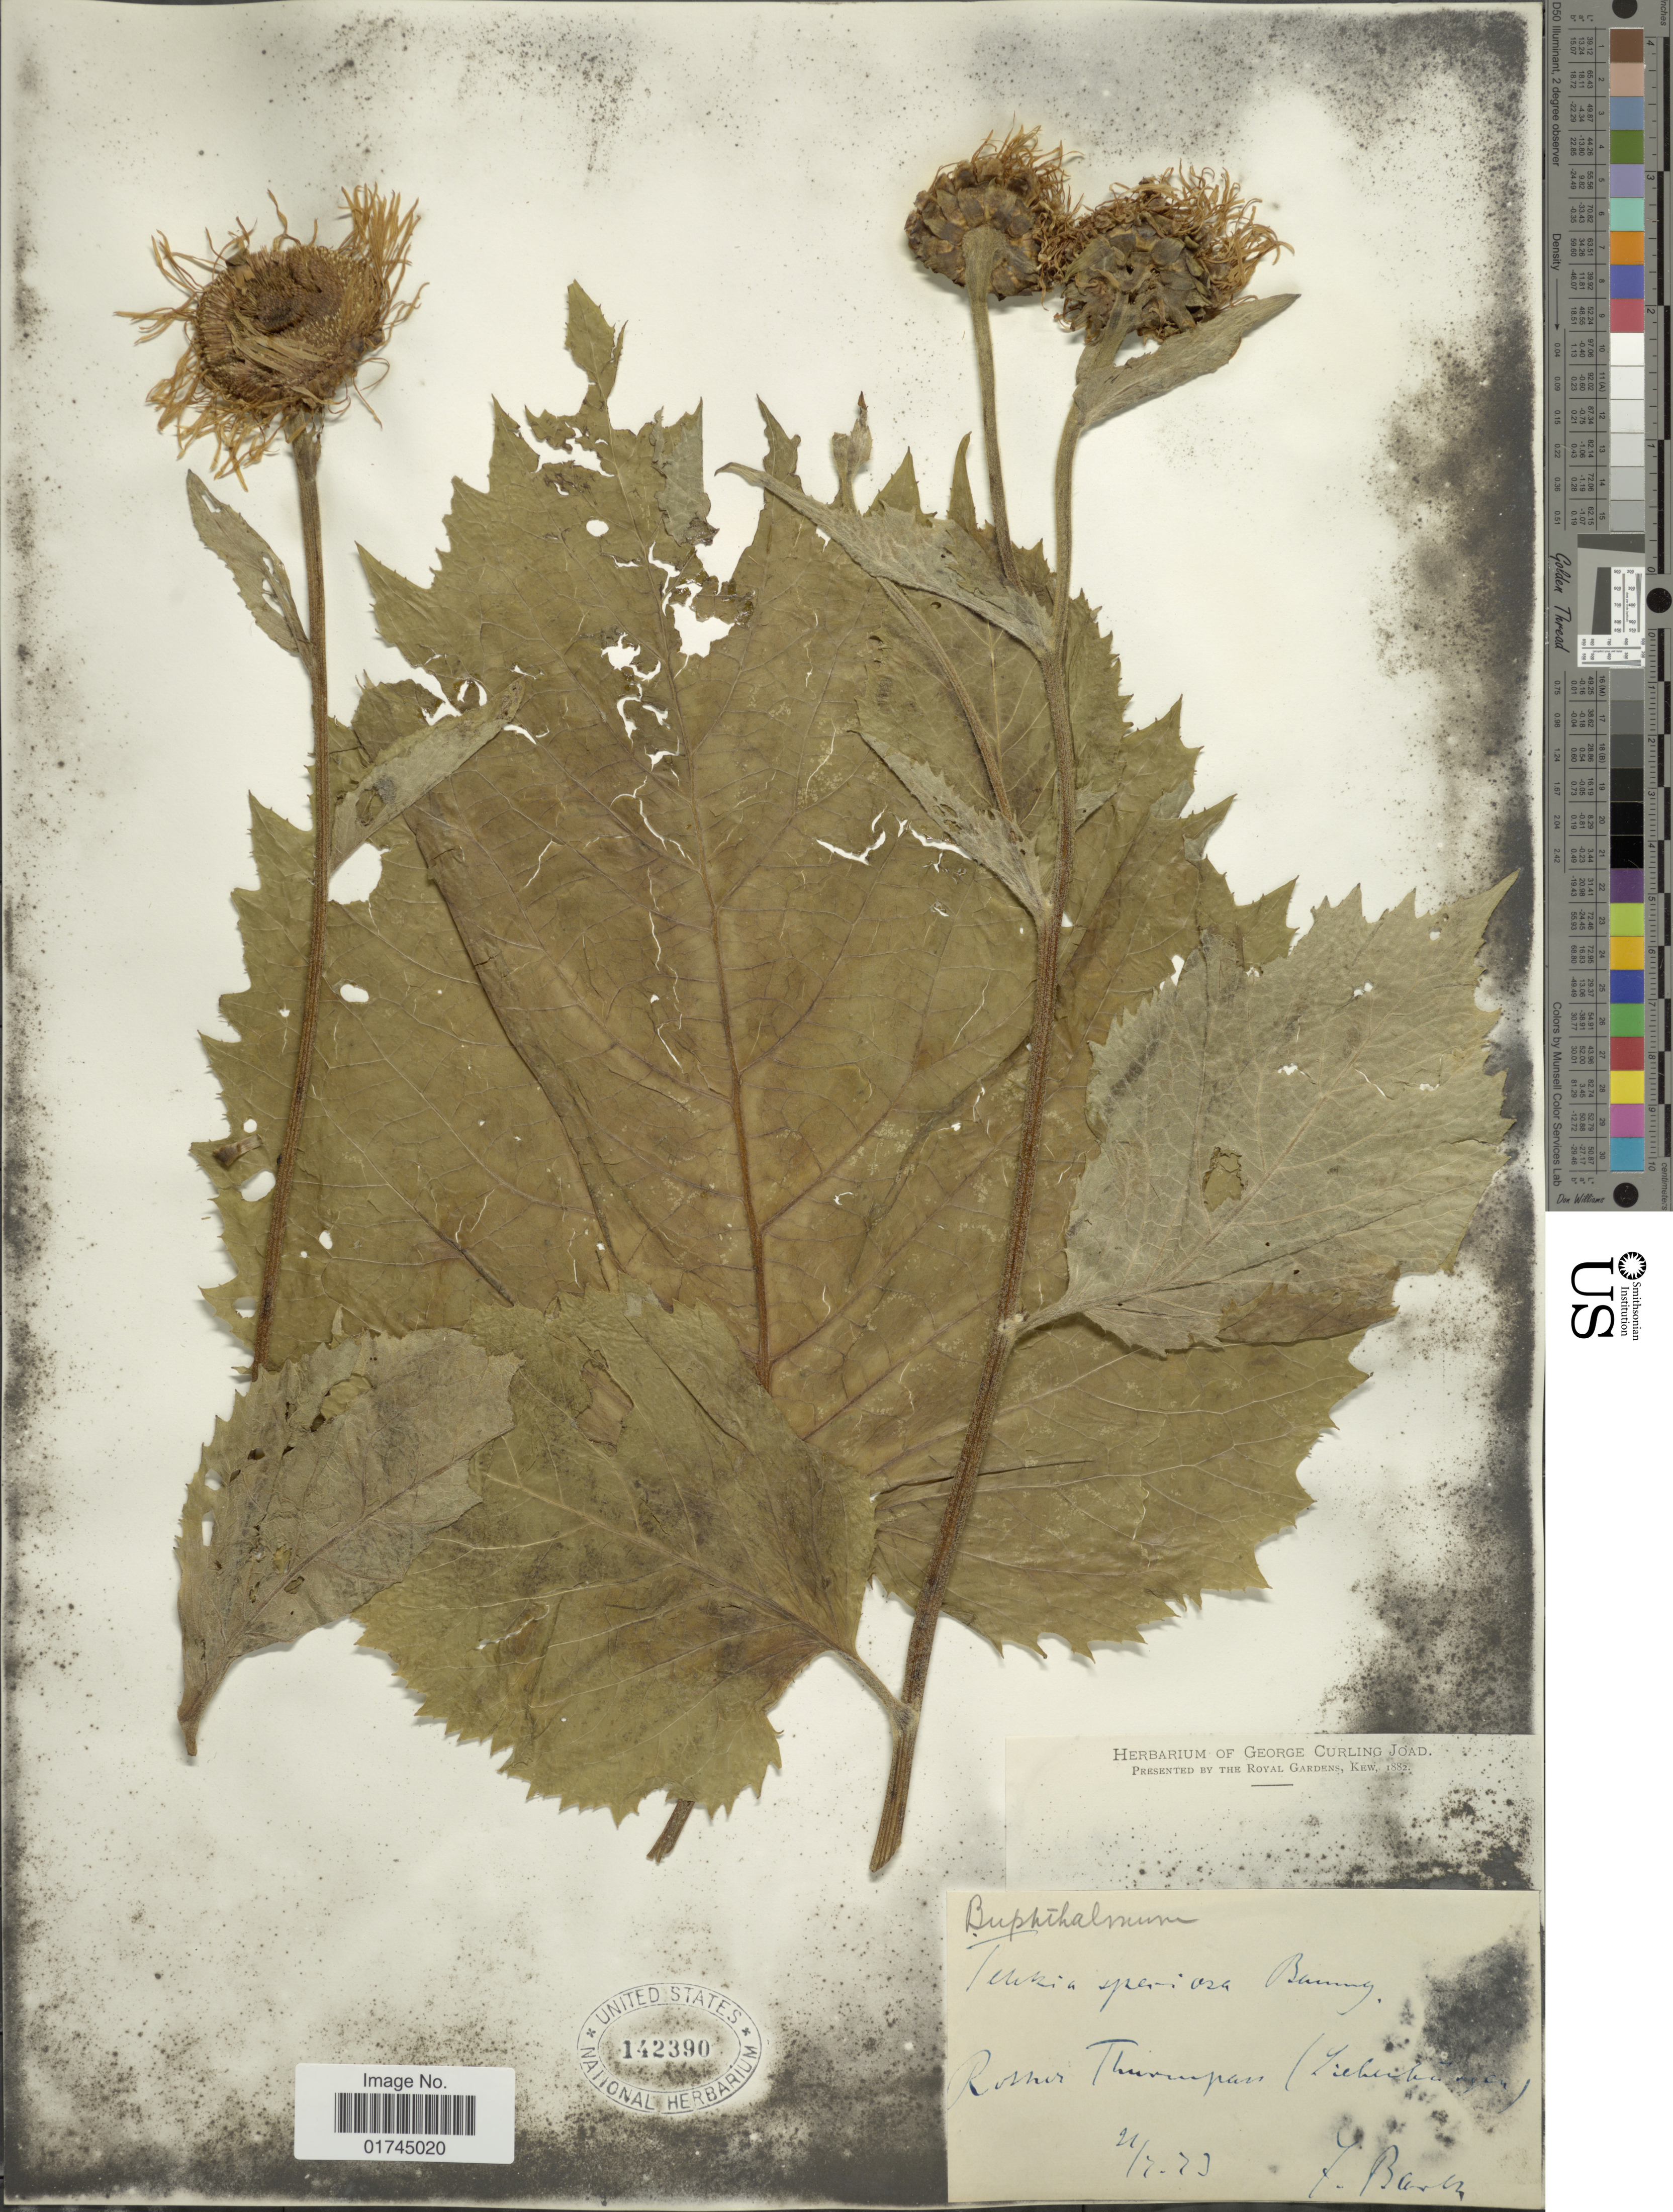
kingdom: Plantae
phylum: Tracheophyta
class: Magnoliopsida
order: Asterales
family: Asteraceae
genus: Buphthalmum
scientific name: Buphthalmum speciosum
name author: Schreb.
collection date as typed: Transcribed d/m/y: 21/4/33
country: Romania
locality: Rosner Thurmpan (ziekenhuma). [interpreted]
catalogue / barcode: US 142390